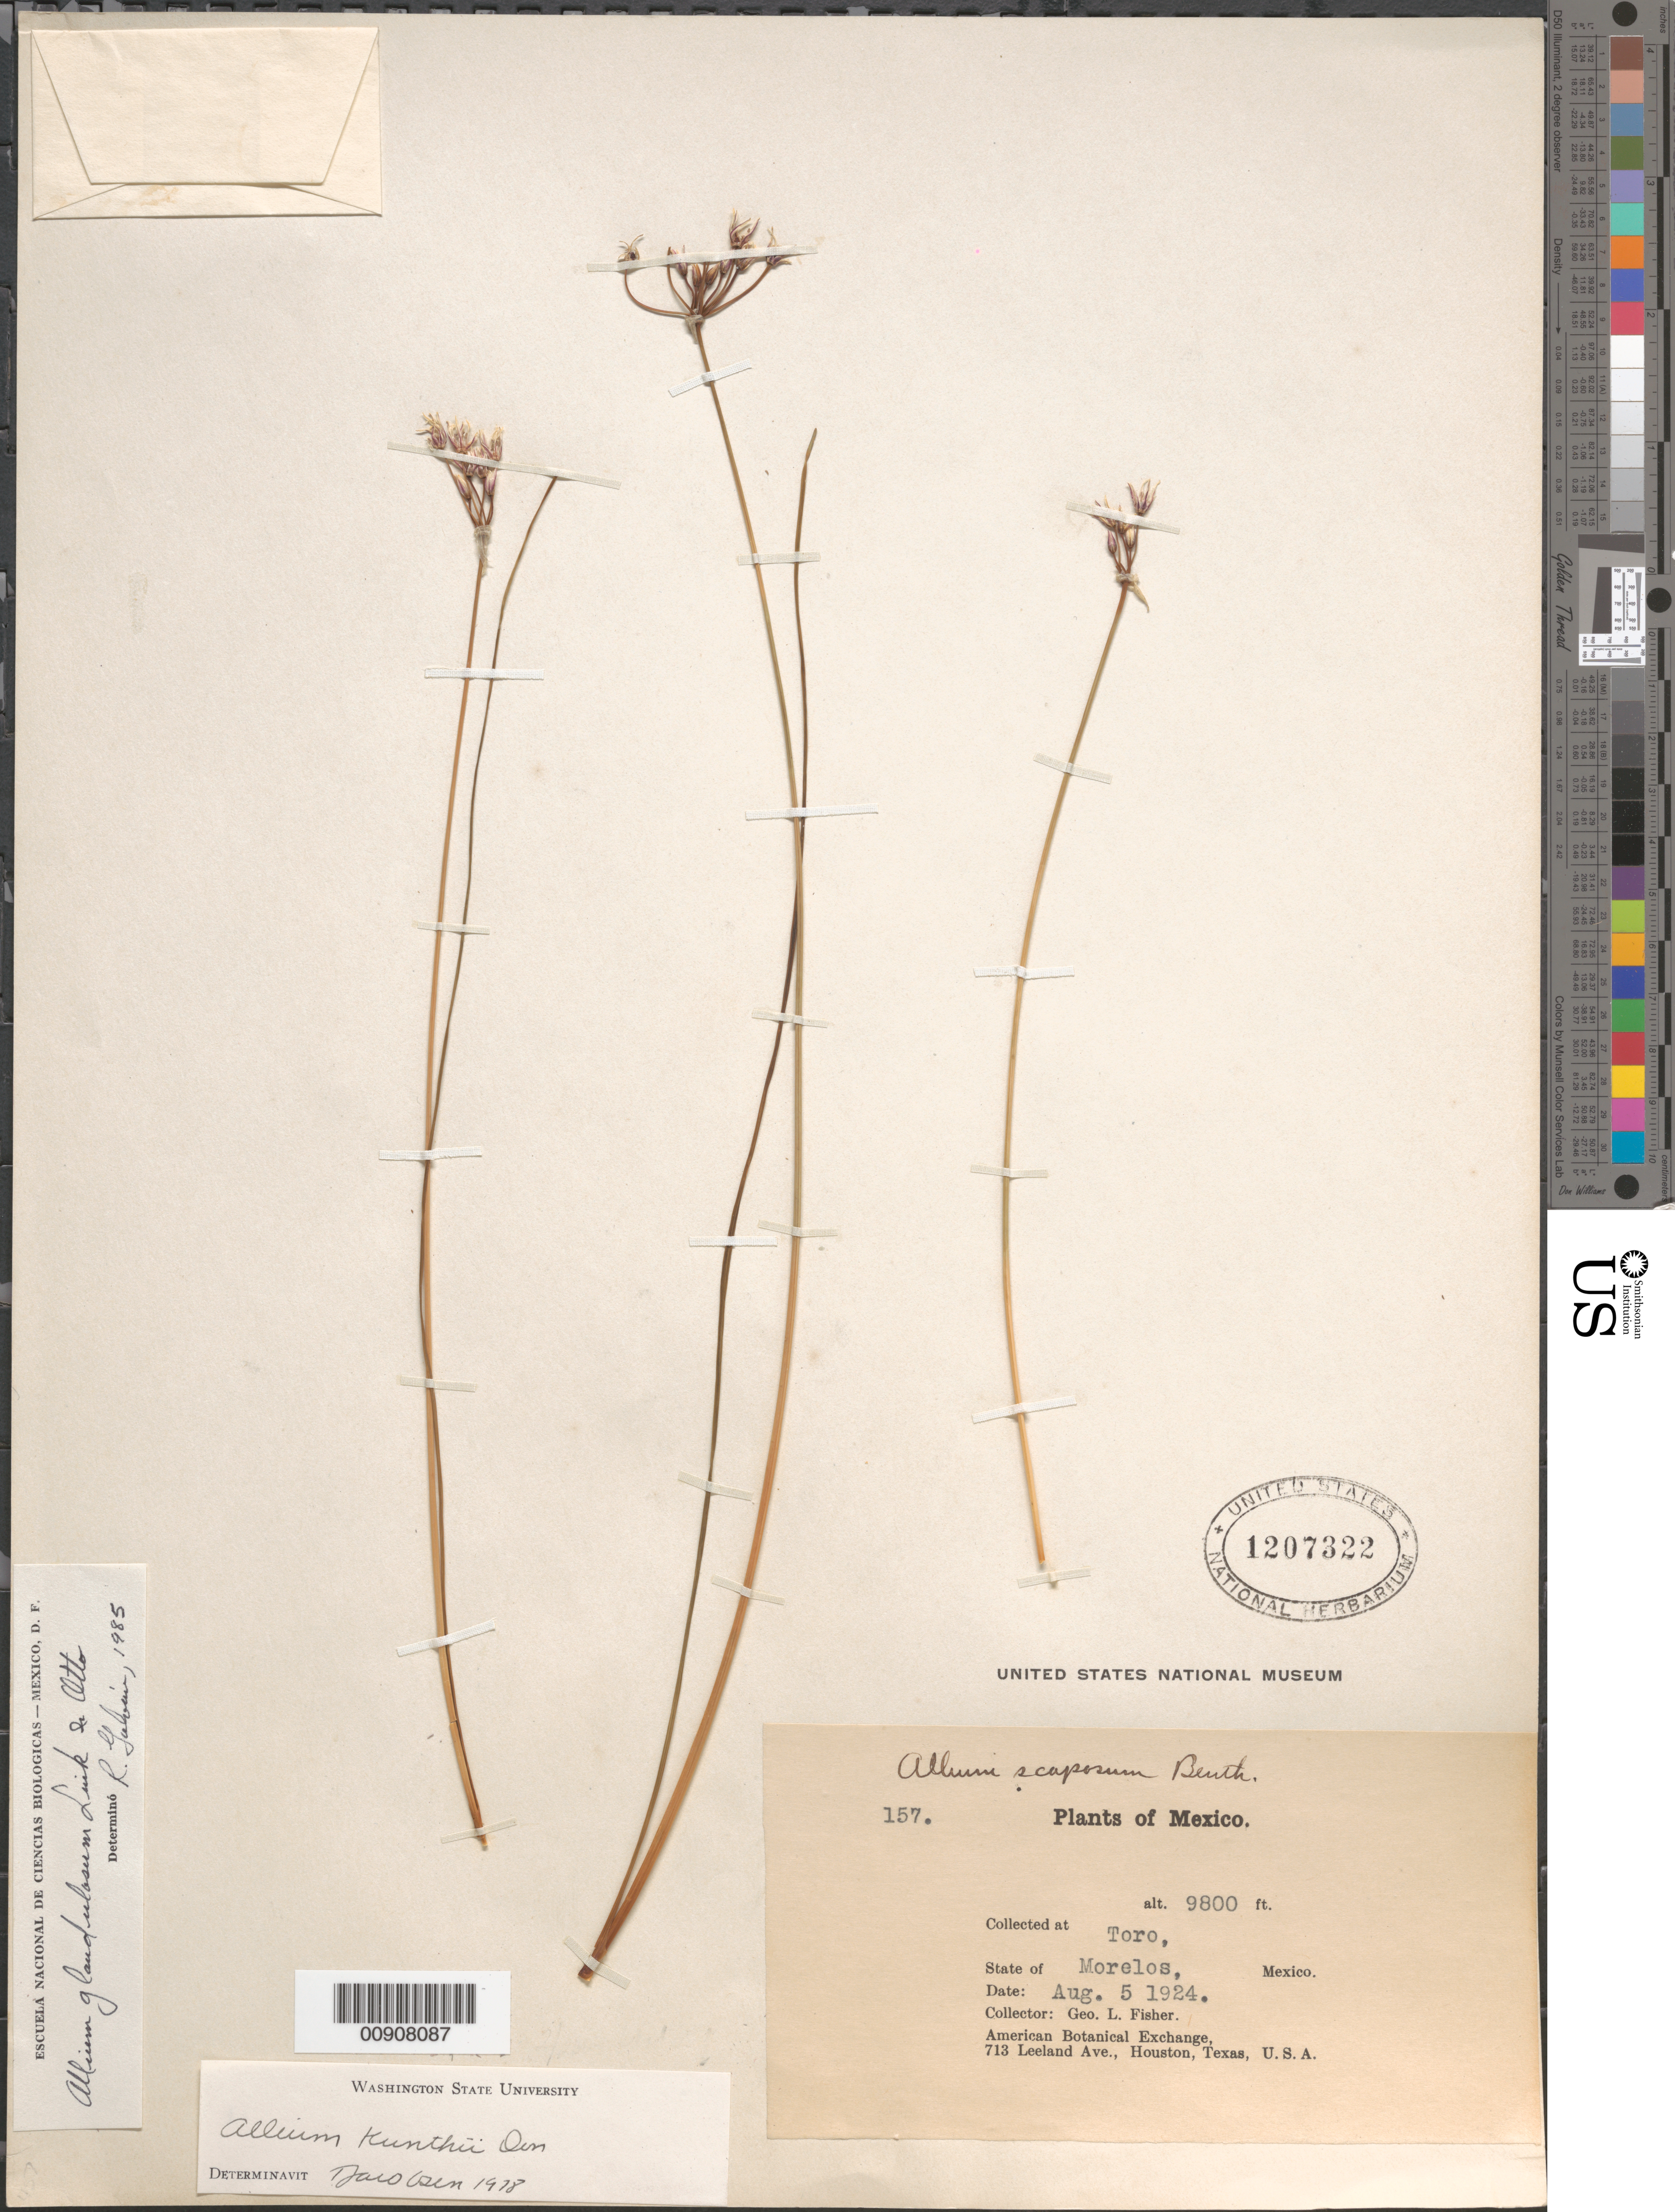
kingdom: Plantae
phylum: Tracheophyta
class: Liliopsida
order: Asparagales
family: Amaryllidaceae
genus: Allium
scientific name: Allium kunthii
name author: G. Don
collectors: G. L. Fisher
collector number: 157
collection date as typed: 05 Aug 1924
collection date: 1924-08-05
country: Mexico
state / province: Morelos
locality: Toro, State of Morelos.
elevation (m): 2987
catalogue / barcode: US 1207322